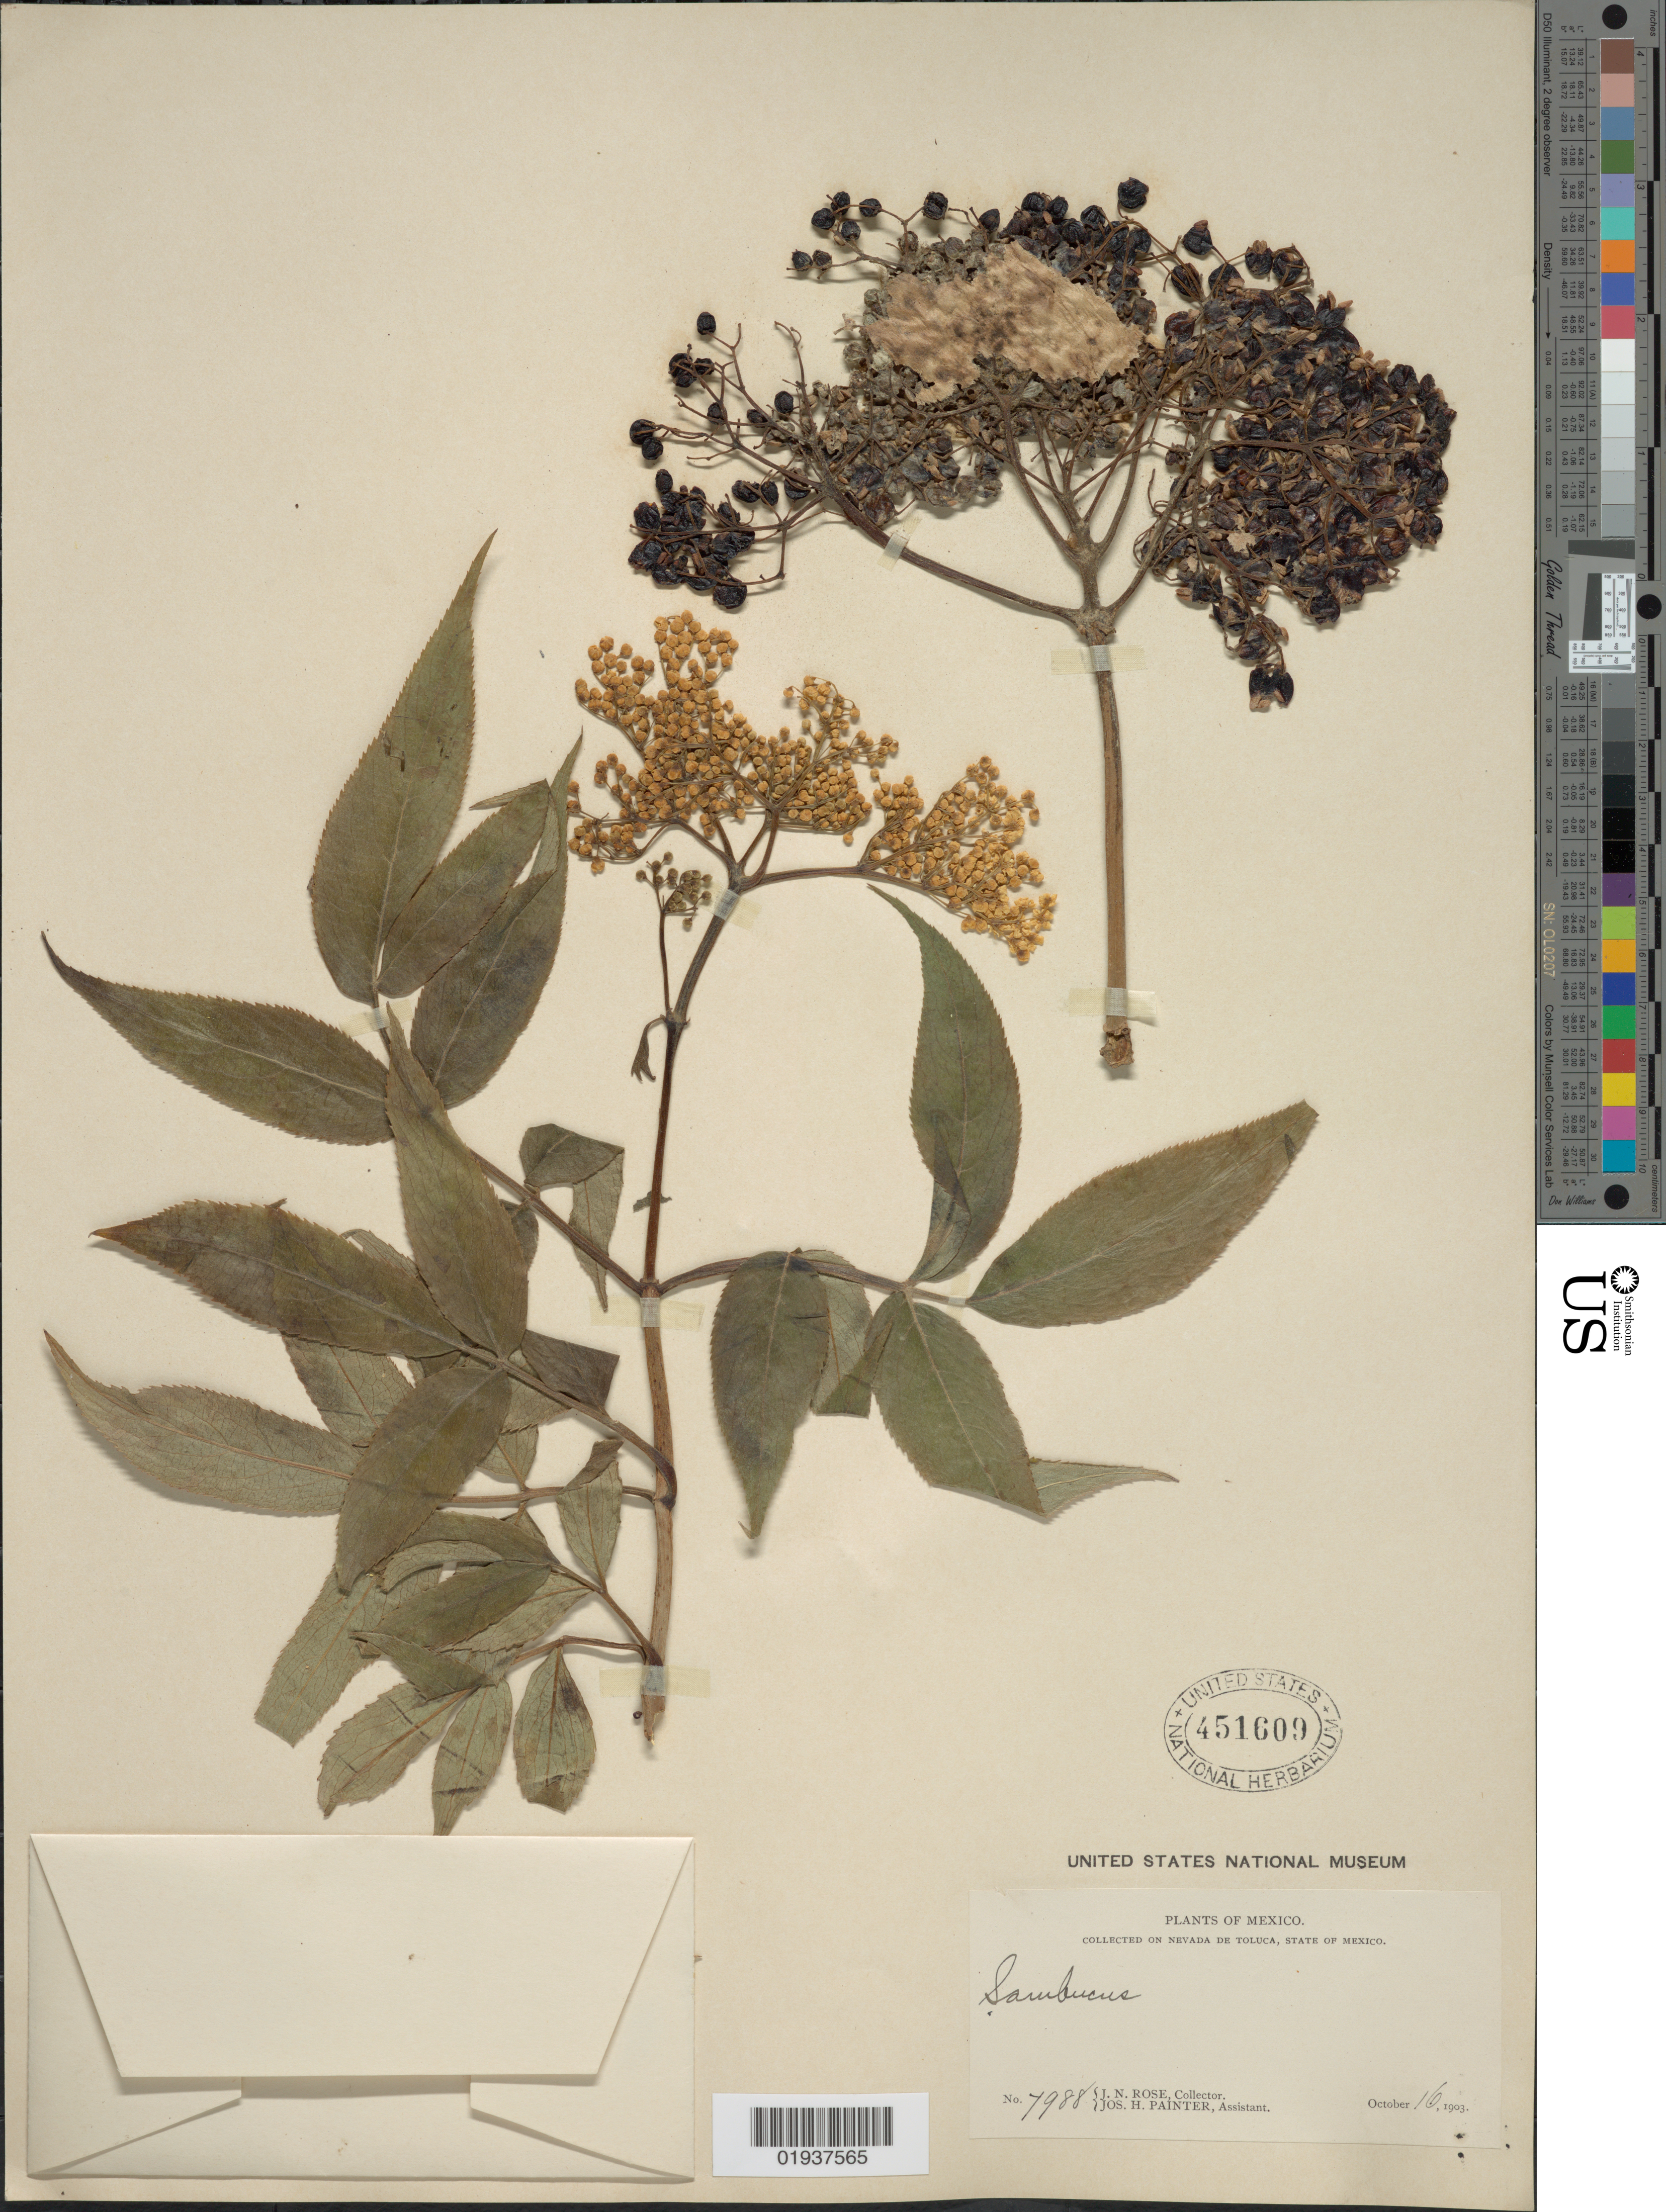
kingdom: Plantae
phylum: Tracheophyta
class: Magnoliopsida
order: Dipsacales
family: Viburnaceae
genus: Sambucus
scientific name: Sambucus mexicana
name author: C. Presl ex DC.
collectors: J. N. Rose & J. H. Painter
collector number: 7988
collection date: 1903-10-16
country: United States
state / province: Nevada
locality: Nevada de Toluca, State of Mexico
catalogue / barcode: US 451609